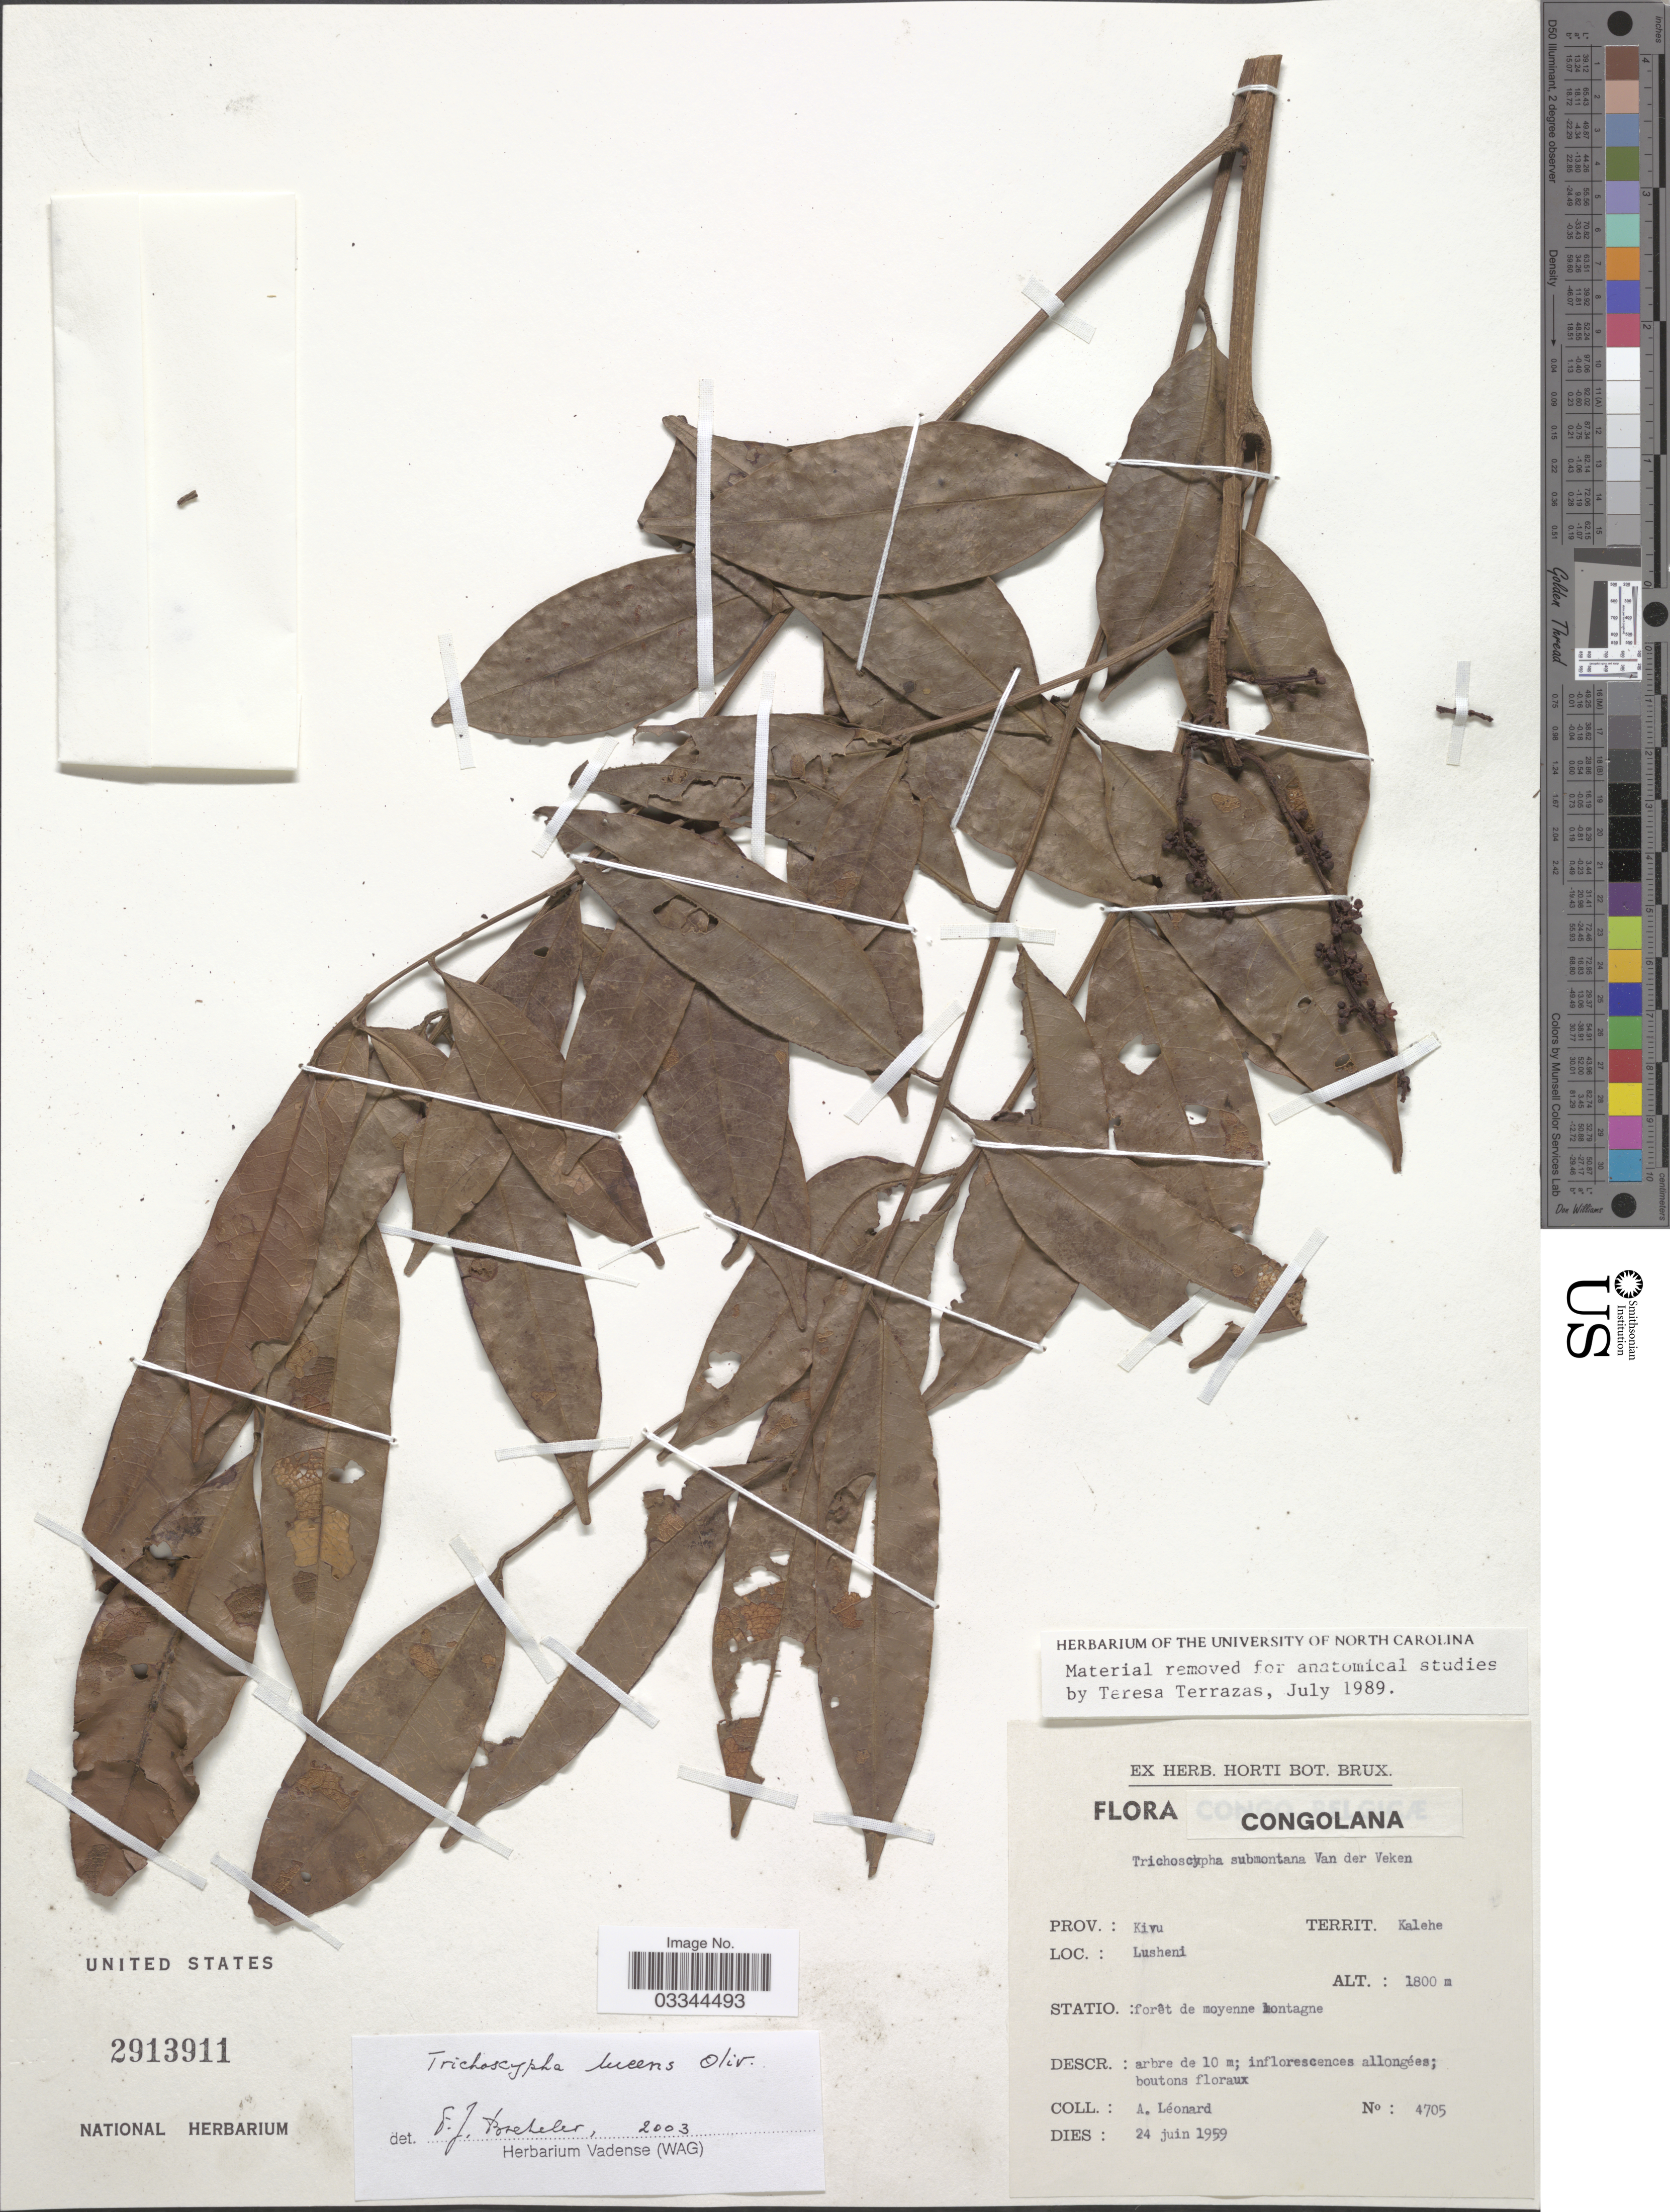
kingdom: Plantae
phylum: Tracheophyta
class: Magnoliopsida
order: Sapindales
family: Anacardiaceae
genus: Trichoscypha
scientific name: Trichoscypha lucens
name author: Oliv.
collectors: A. Leonard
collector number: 4705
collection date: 1959-06-24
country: Congo, Democratic Republic of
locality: Congolana. Prov.: Kivu, Territ. Kalehe. Lusheni.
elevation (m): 1800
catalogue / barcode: US 2913911